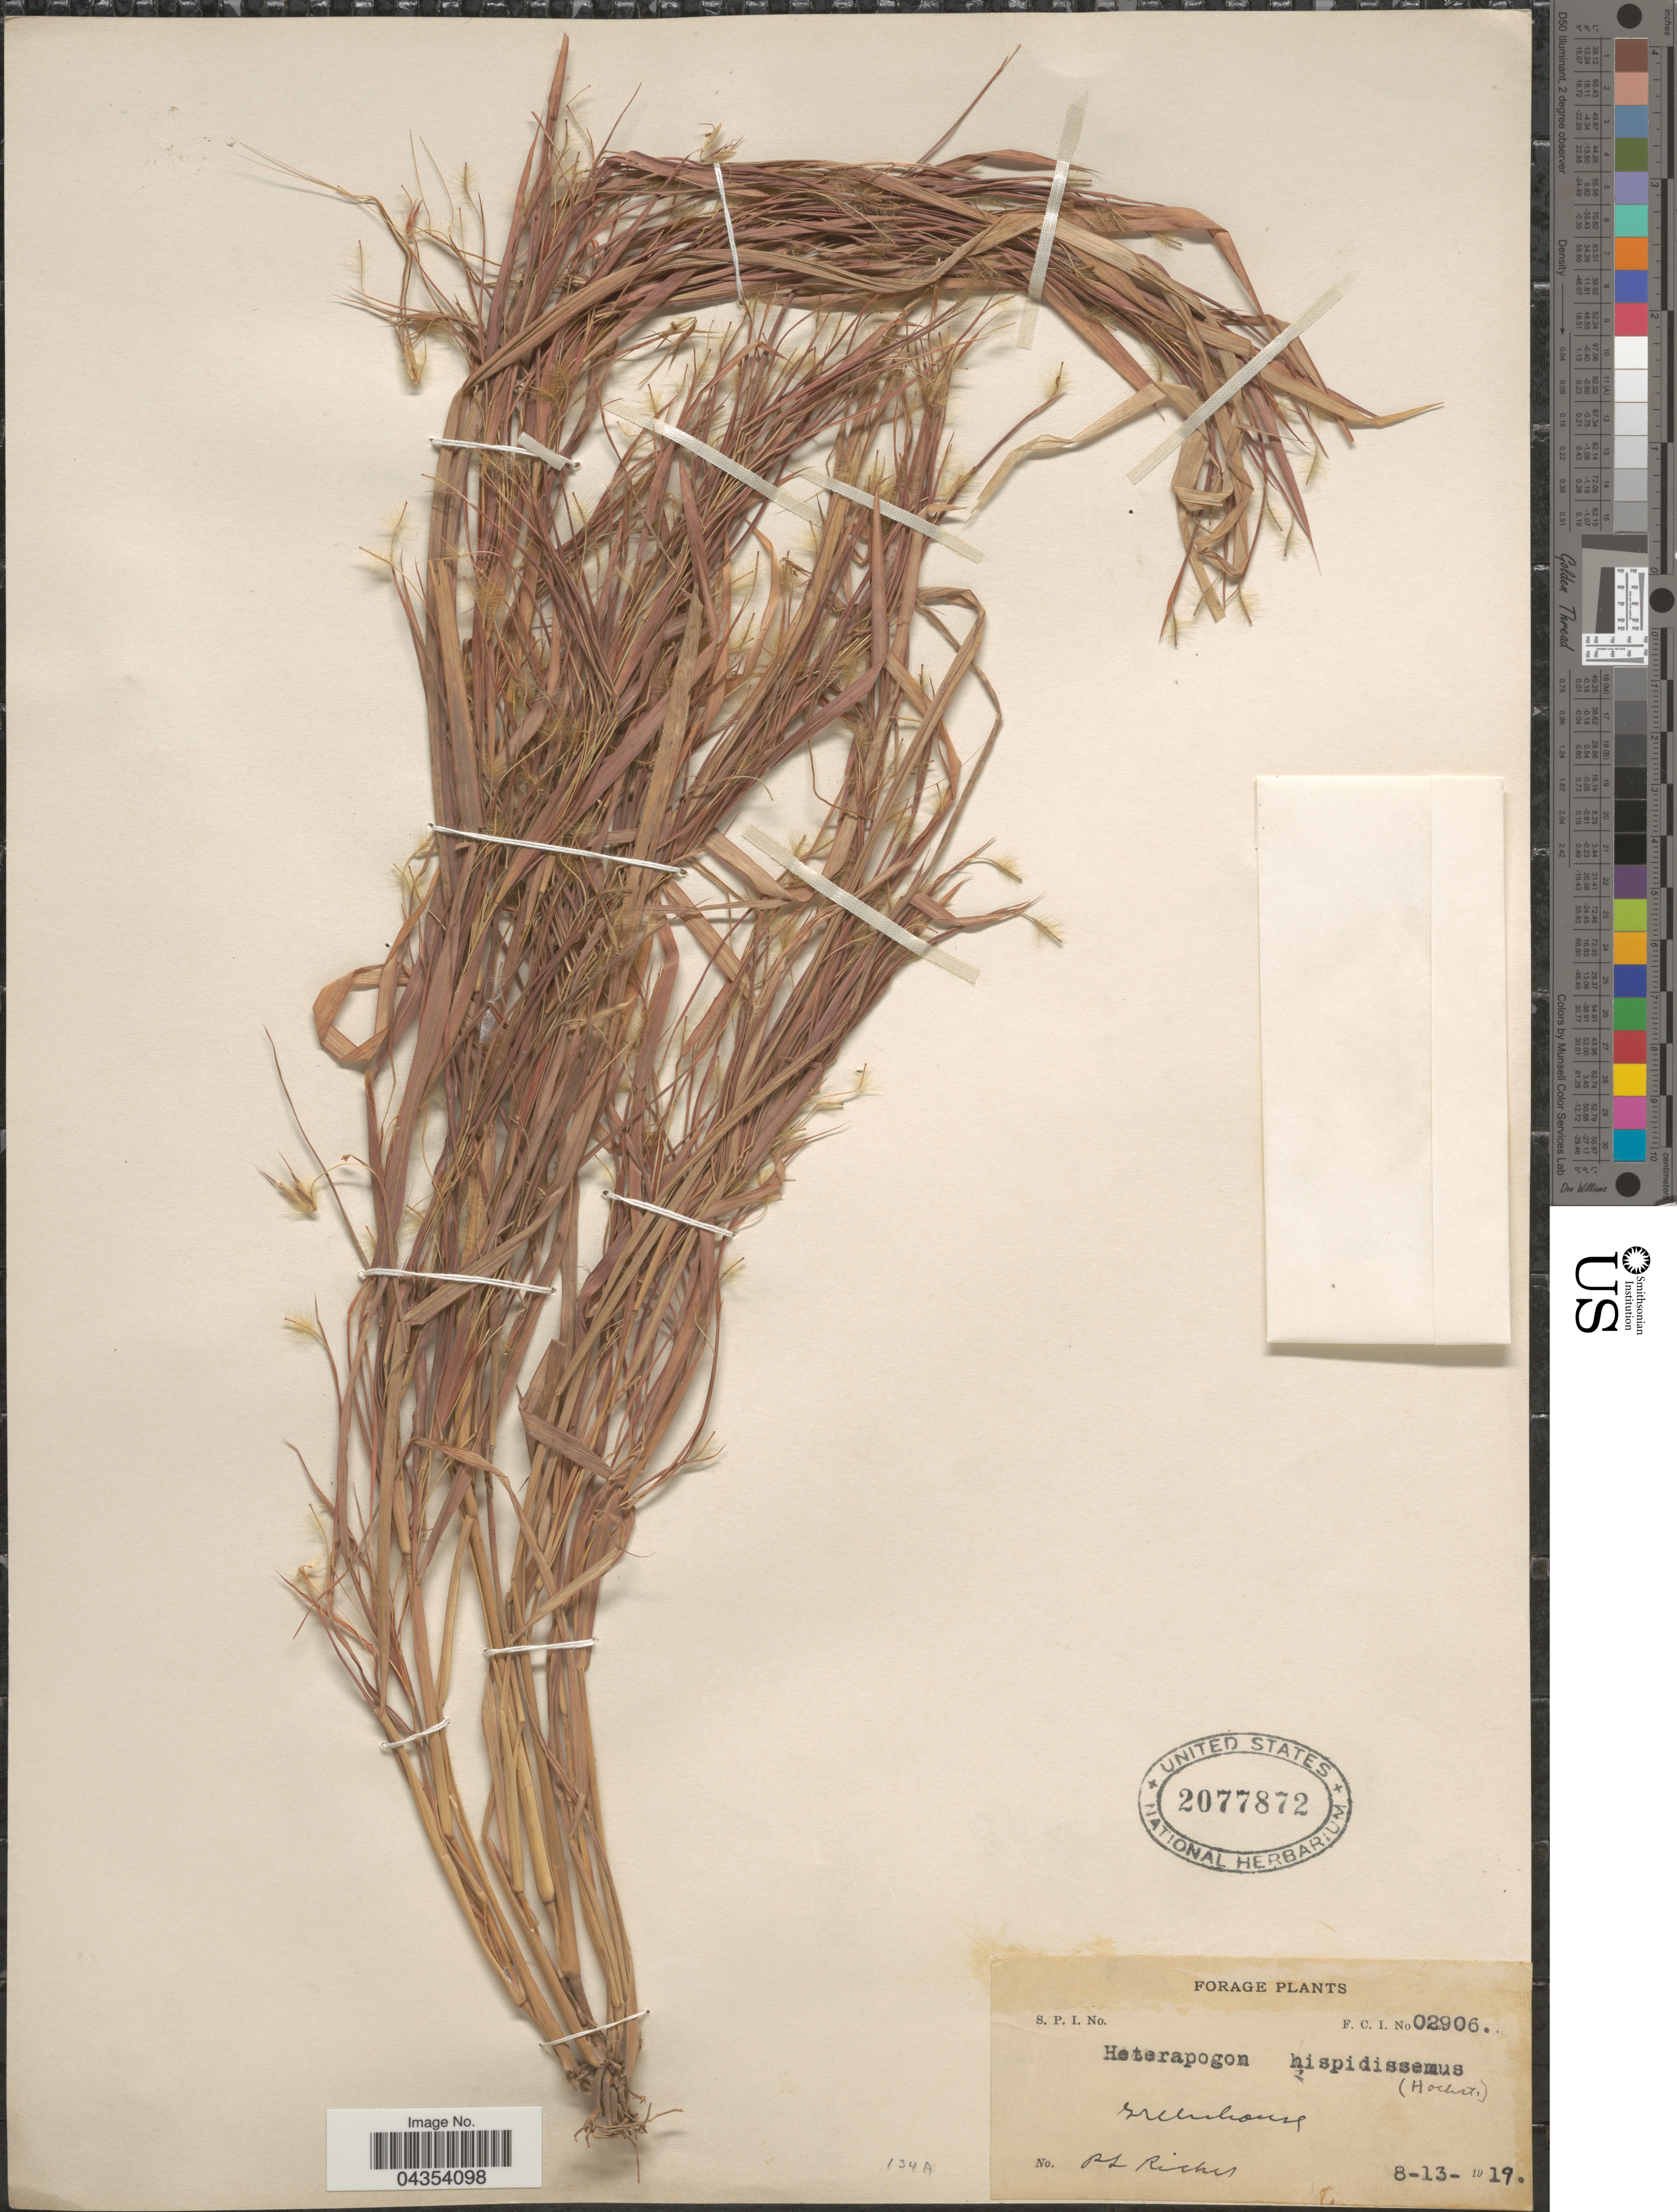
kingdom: Plantae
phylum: Tracheophyta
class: Liliopsida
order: Poales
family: Poaceae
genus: Hyparrhenia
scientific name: Hyparrhenia sp.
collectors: P. Richer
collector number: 02906?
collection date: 1919-08-13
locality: Greenhouse.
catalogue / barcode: US 2077872